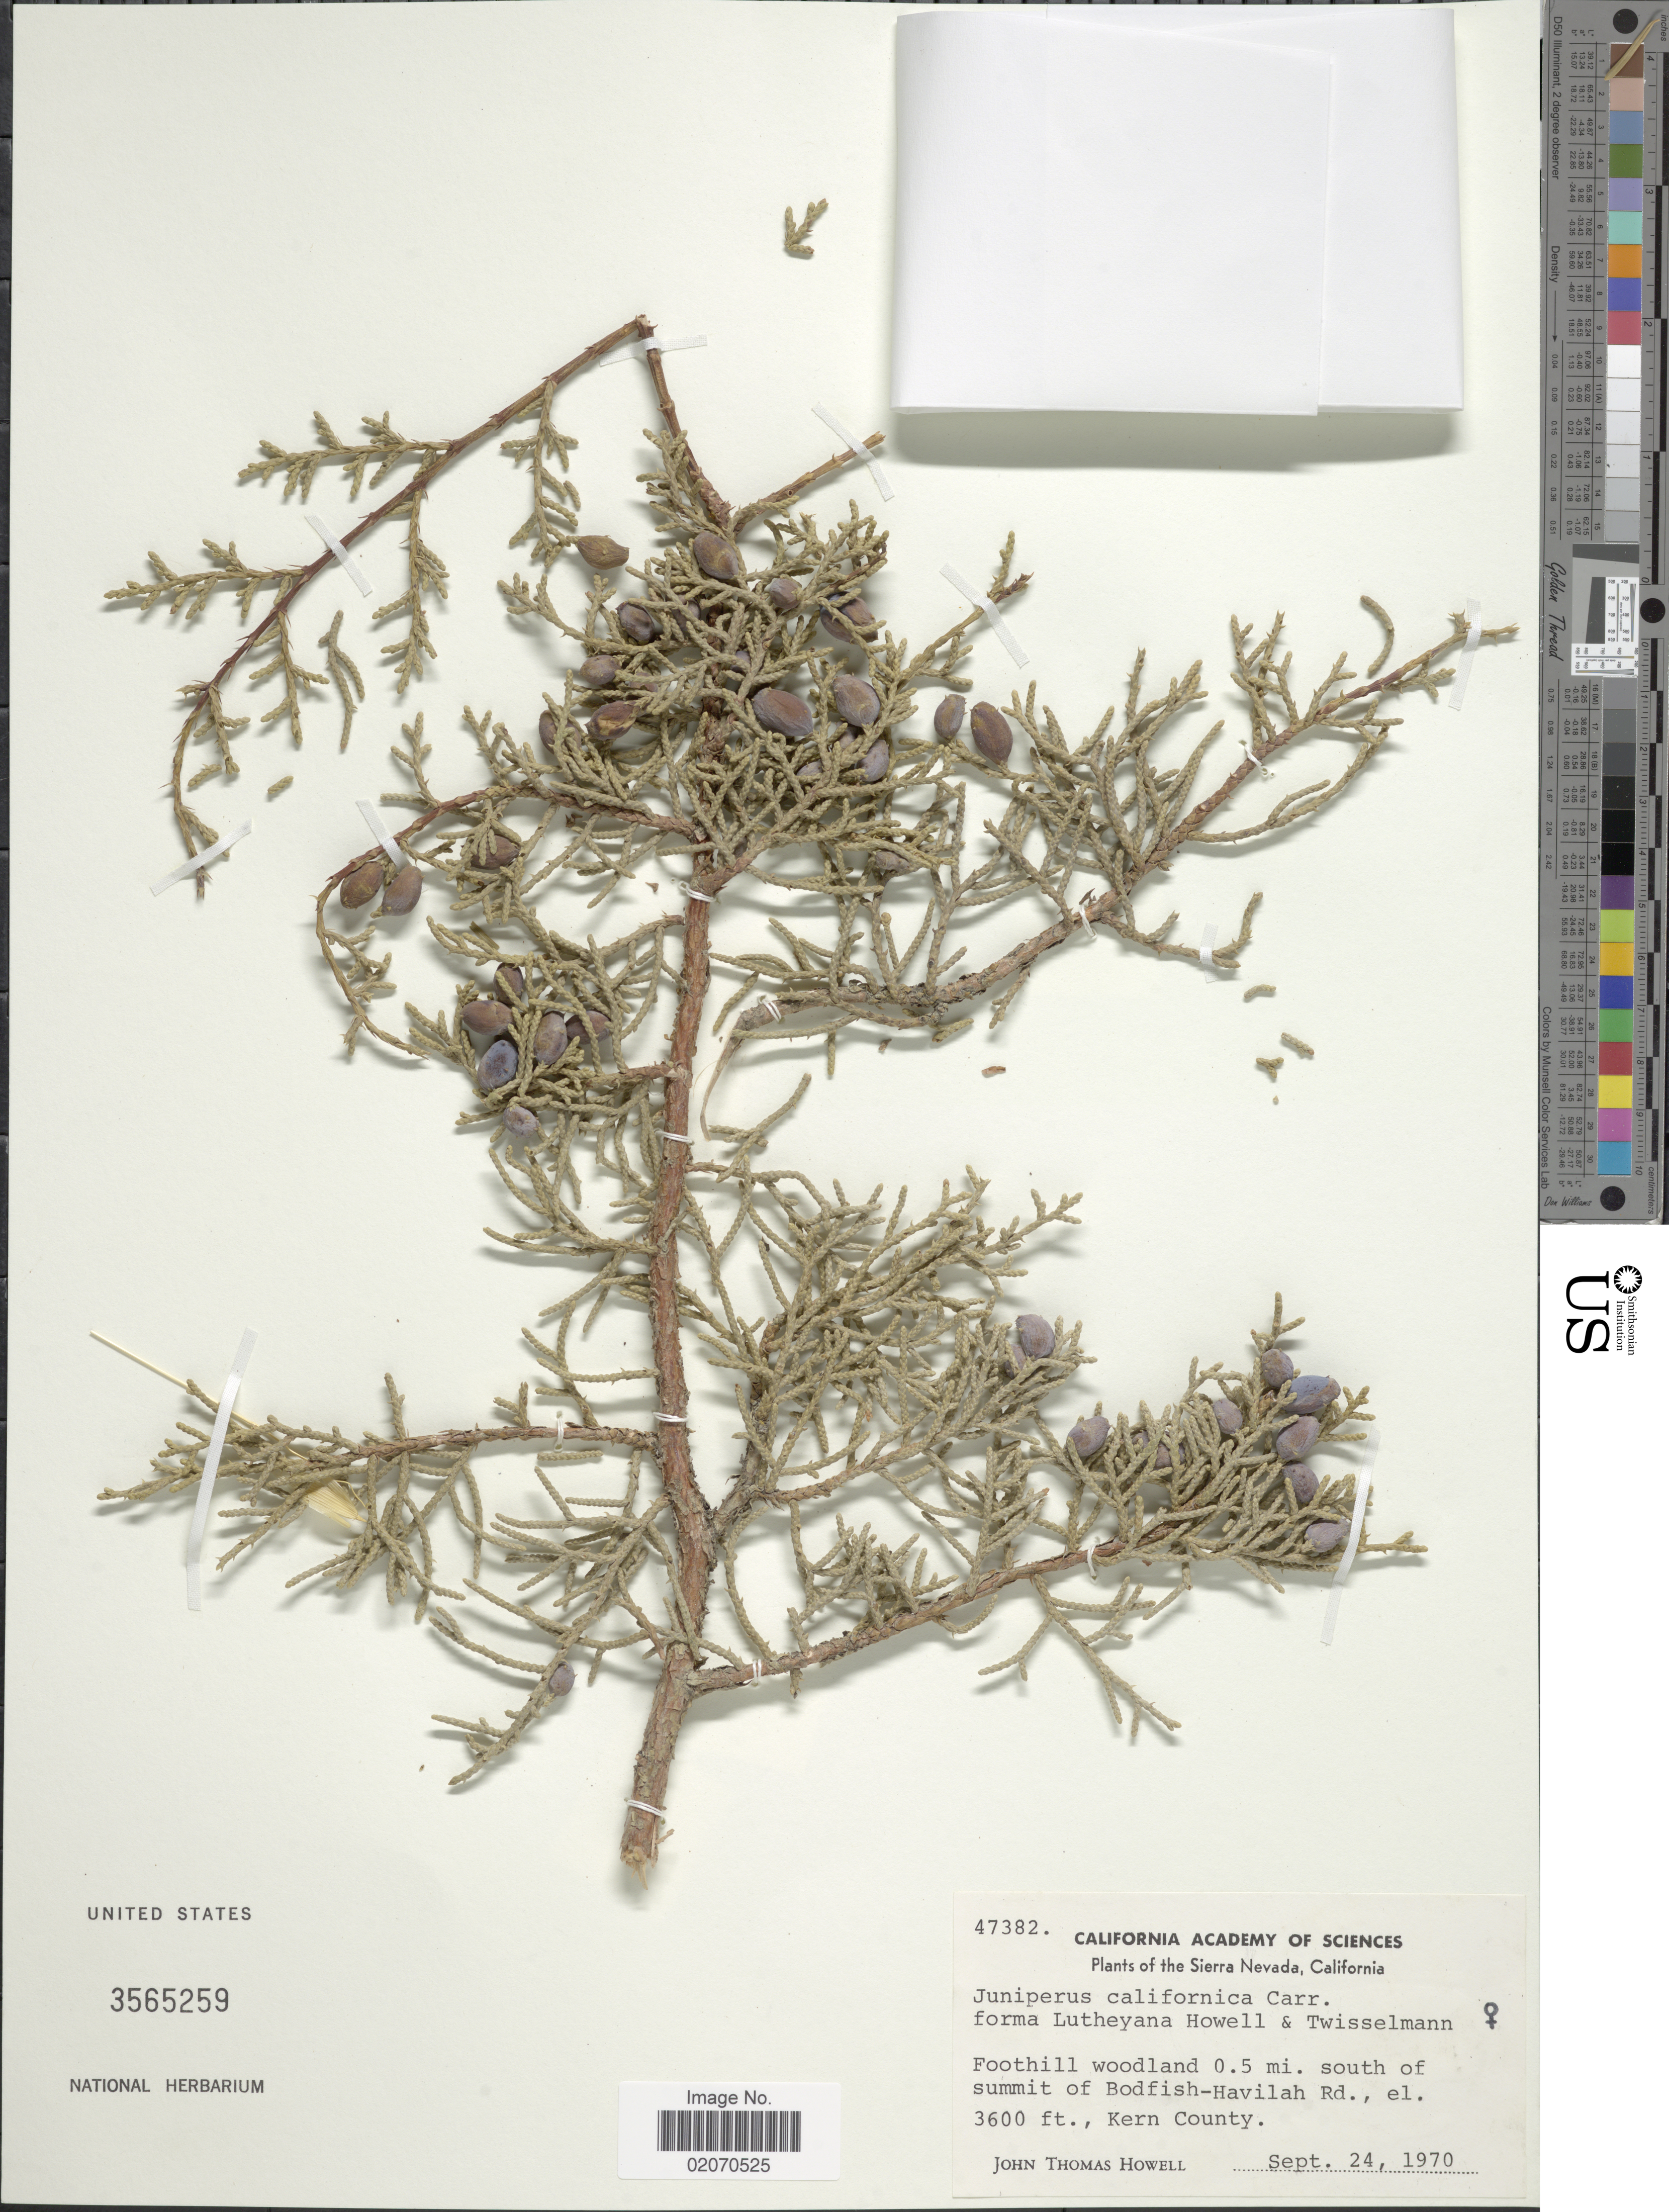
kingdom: Plantae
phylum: Tracheophyta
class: Pinopsida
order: Pinales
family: Cupressaceae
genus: Juniperus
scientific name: Juniperus californica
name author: Carrière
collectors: J. T. Howell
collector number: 47382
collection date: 1970-09-24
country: United States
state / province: California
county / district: Kern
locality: Sierra Nevada, Foothills woodland 0.5 mi. south of summit of Bodfish-Havilah Rd. Kern County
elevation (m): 1097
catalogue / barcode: US 3565259